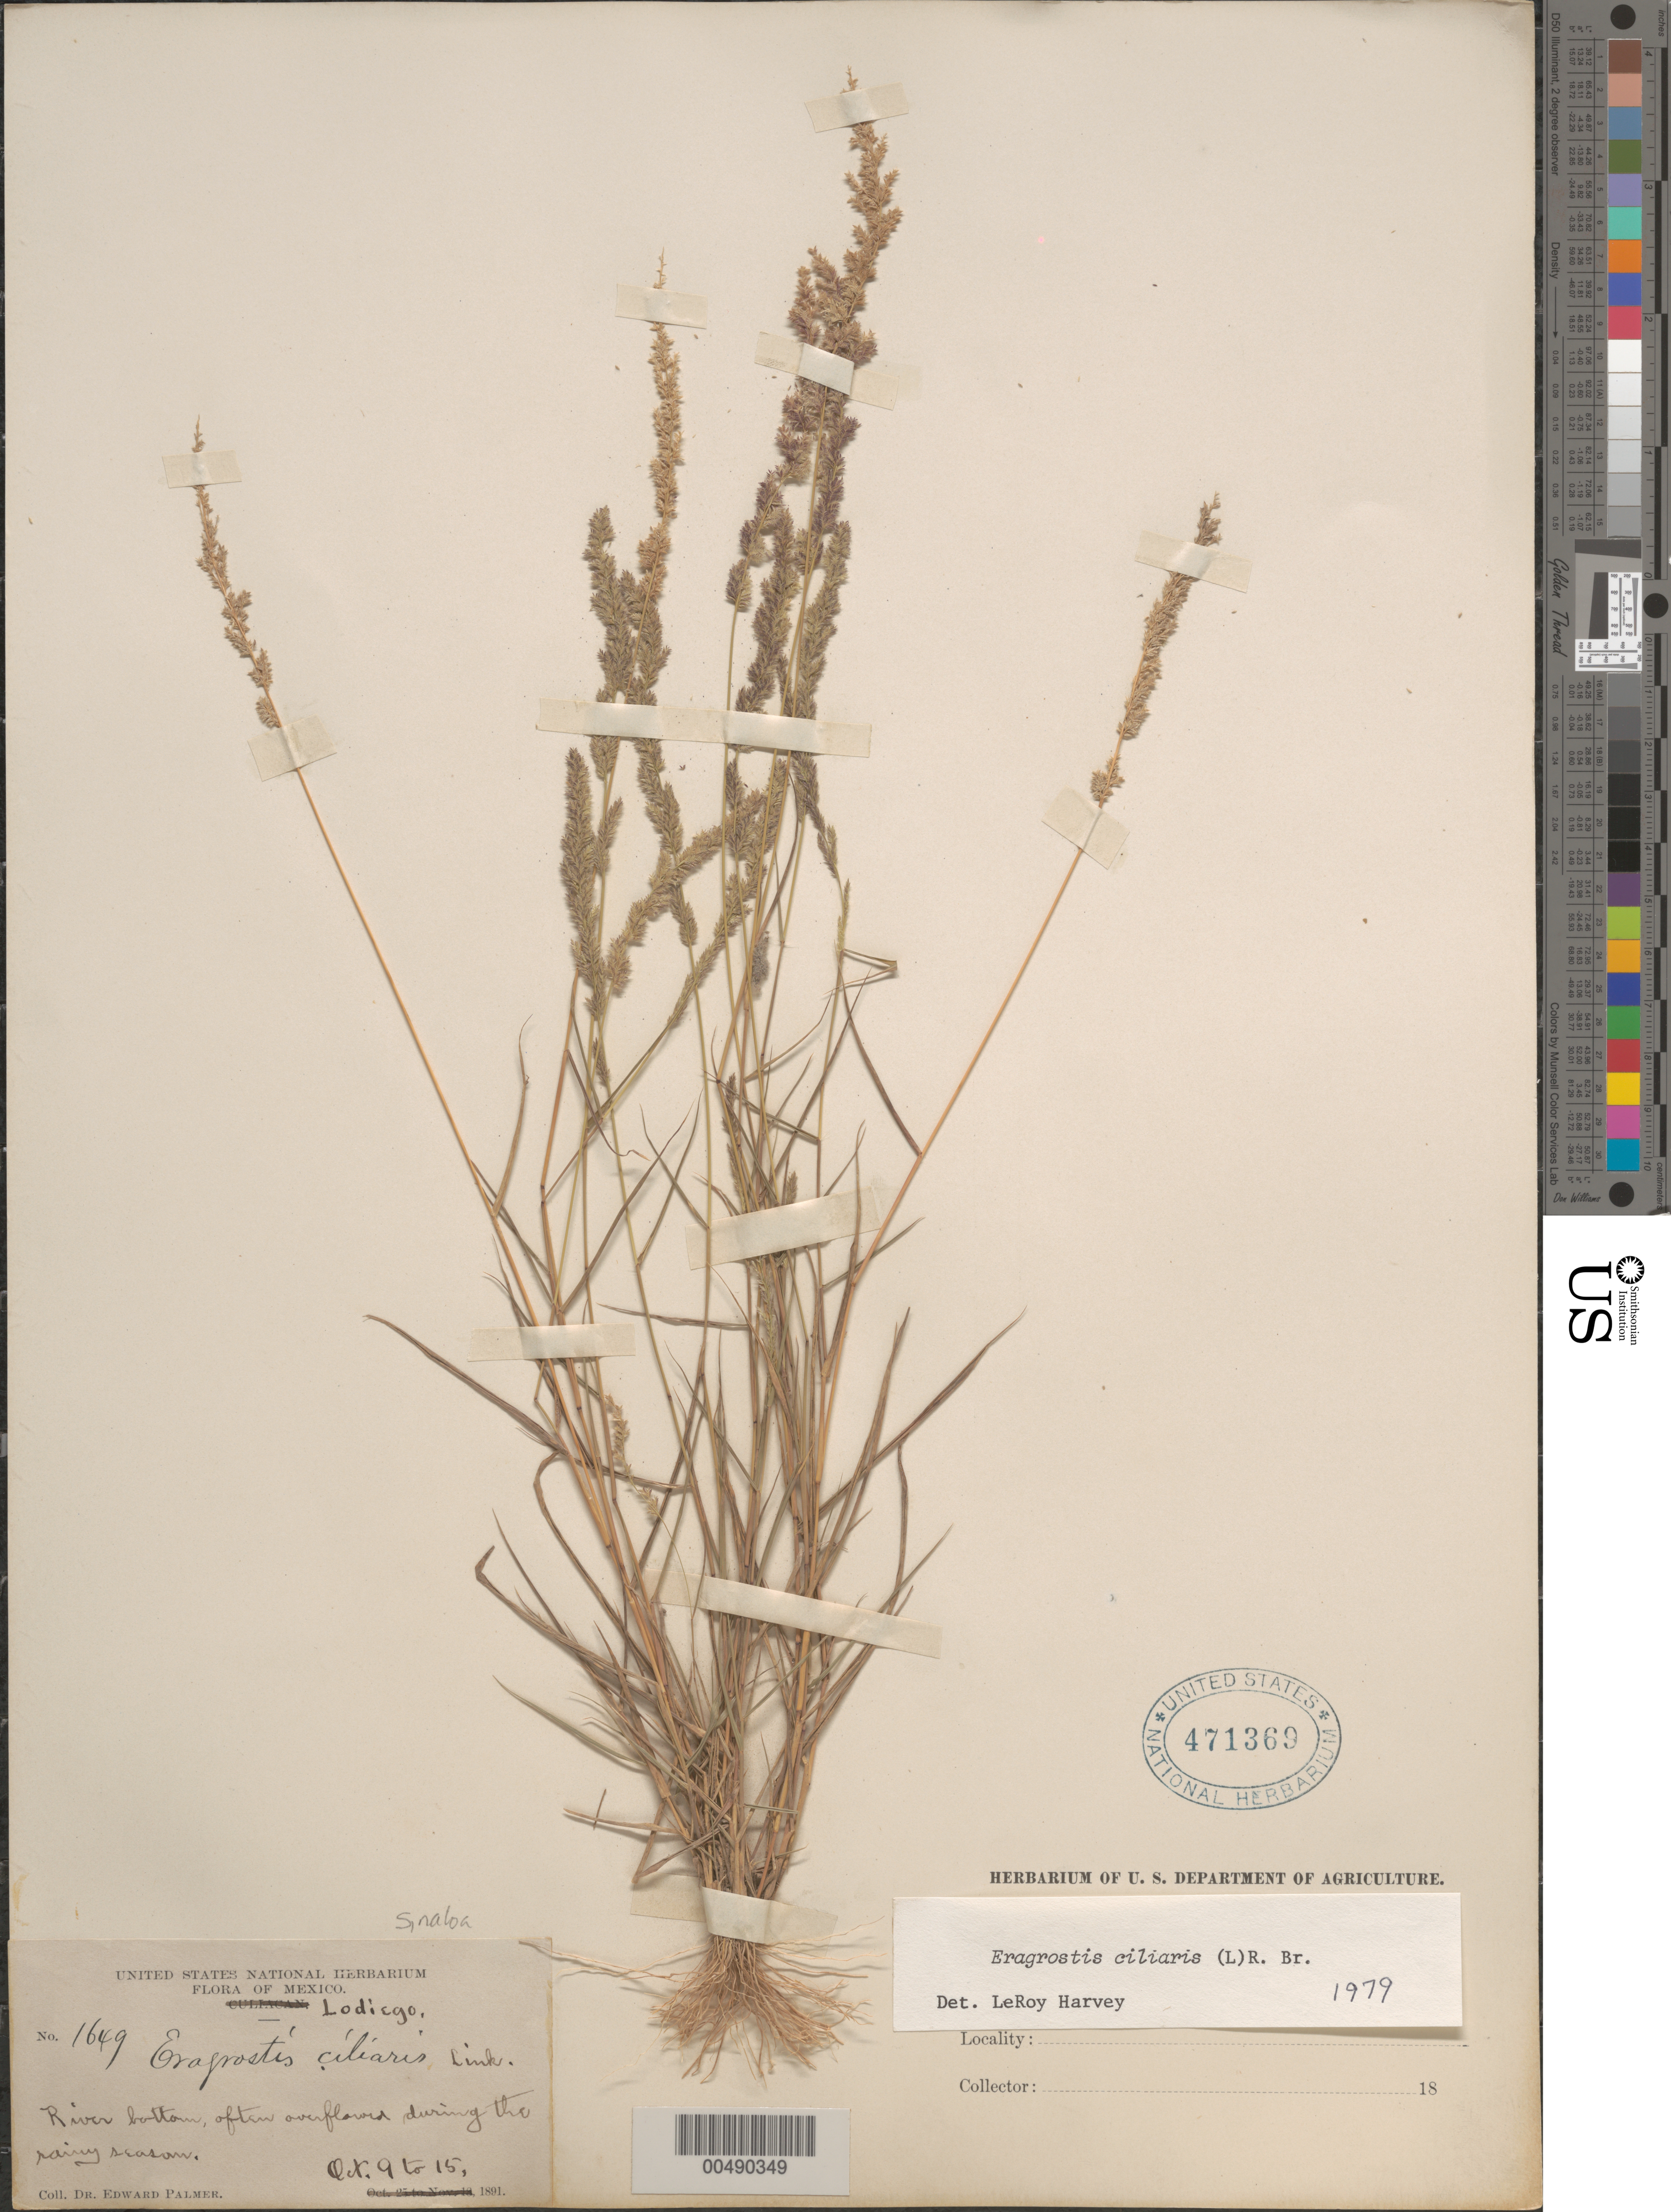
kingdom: Plantae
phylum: Tracheophyta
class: Liliopsida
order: Poales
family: Poaceae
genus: Eragrostis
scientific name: Eragrostis ciliaris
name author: (L.) R. Br.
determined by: Harvey, L.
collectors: E. Palmer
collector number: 1649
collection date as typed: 9 Oct 1891 to 15 Oct 1891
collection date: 1891-10-09/1891-10-15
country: Mexico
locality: Lodiego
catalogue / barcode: US 471369